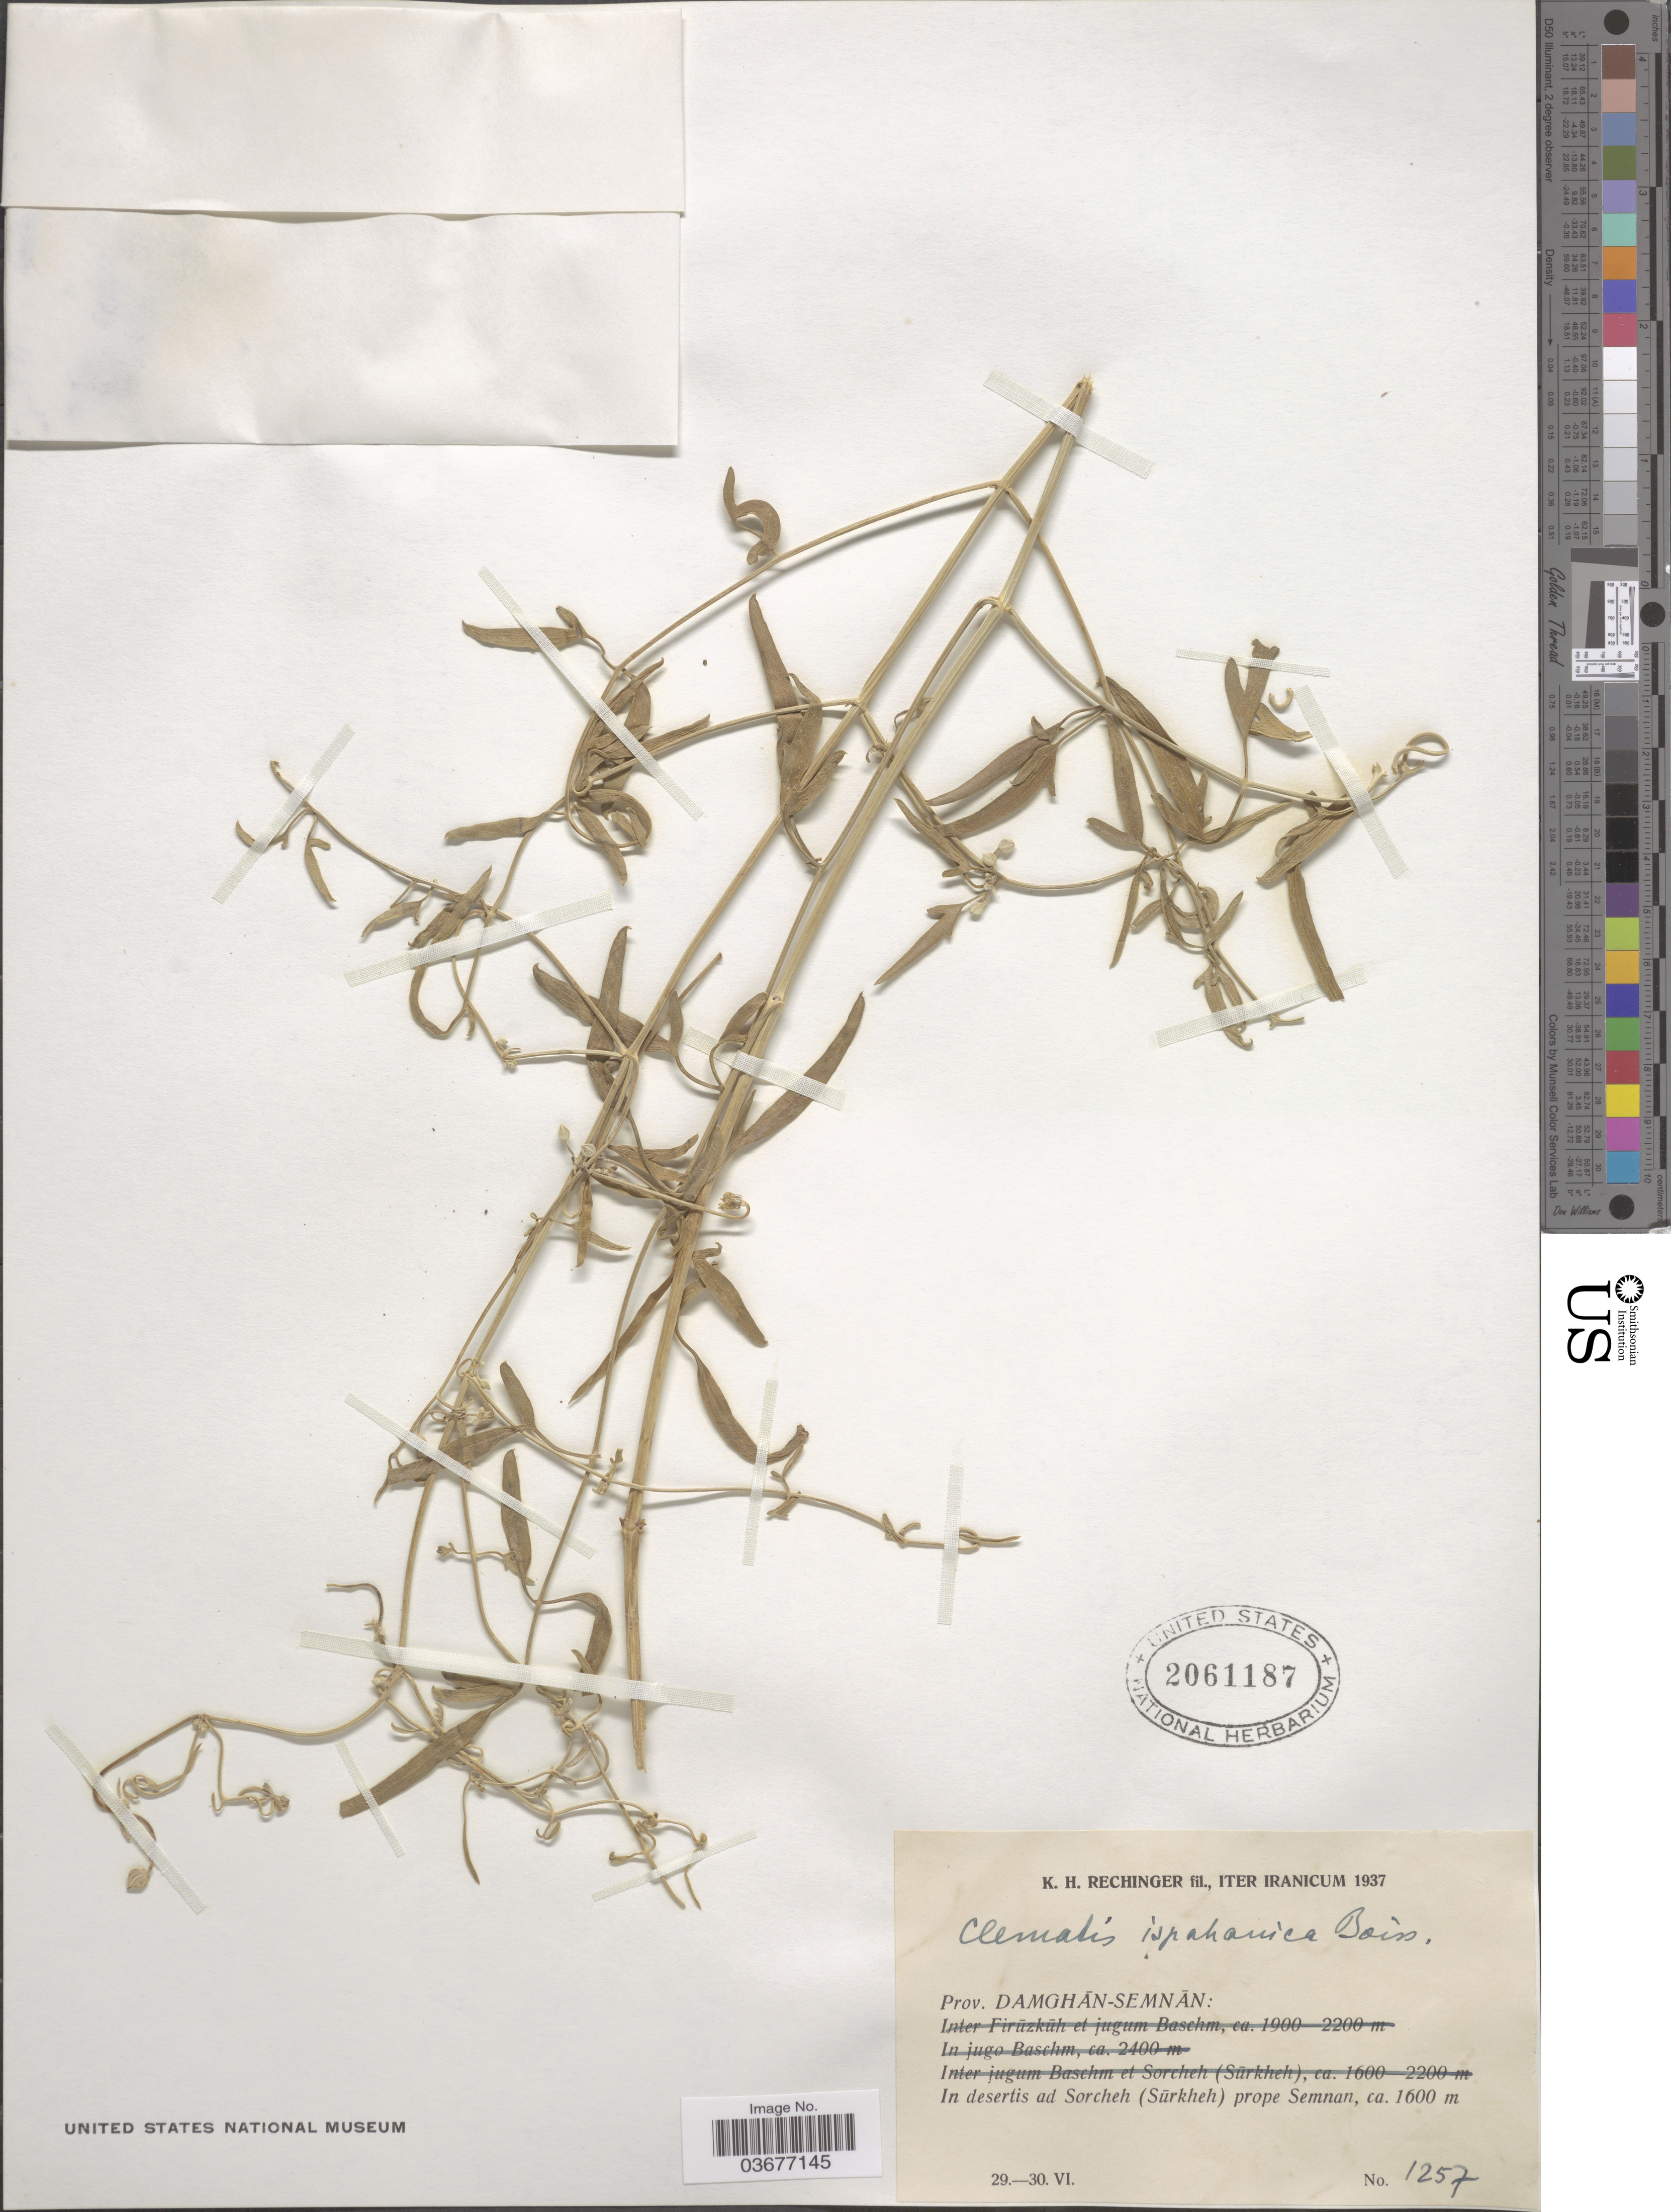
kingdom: Plantae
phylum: Tracheophyta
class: Magnoliopsida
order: Ranunculales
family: Ranunculaceae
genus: Clematis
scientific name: Clematis ispahanica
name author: Boiss.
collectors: K. H. Rechinger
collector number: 1257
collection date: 1937-06-29/1937-06-30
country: Iran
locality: Prov. Damghān-Semnān. In desertis ad Sorcheh (Sūrkheh) prope Semnan.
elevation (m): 1600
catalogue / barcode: US 2061187